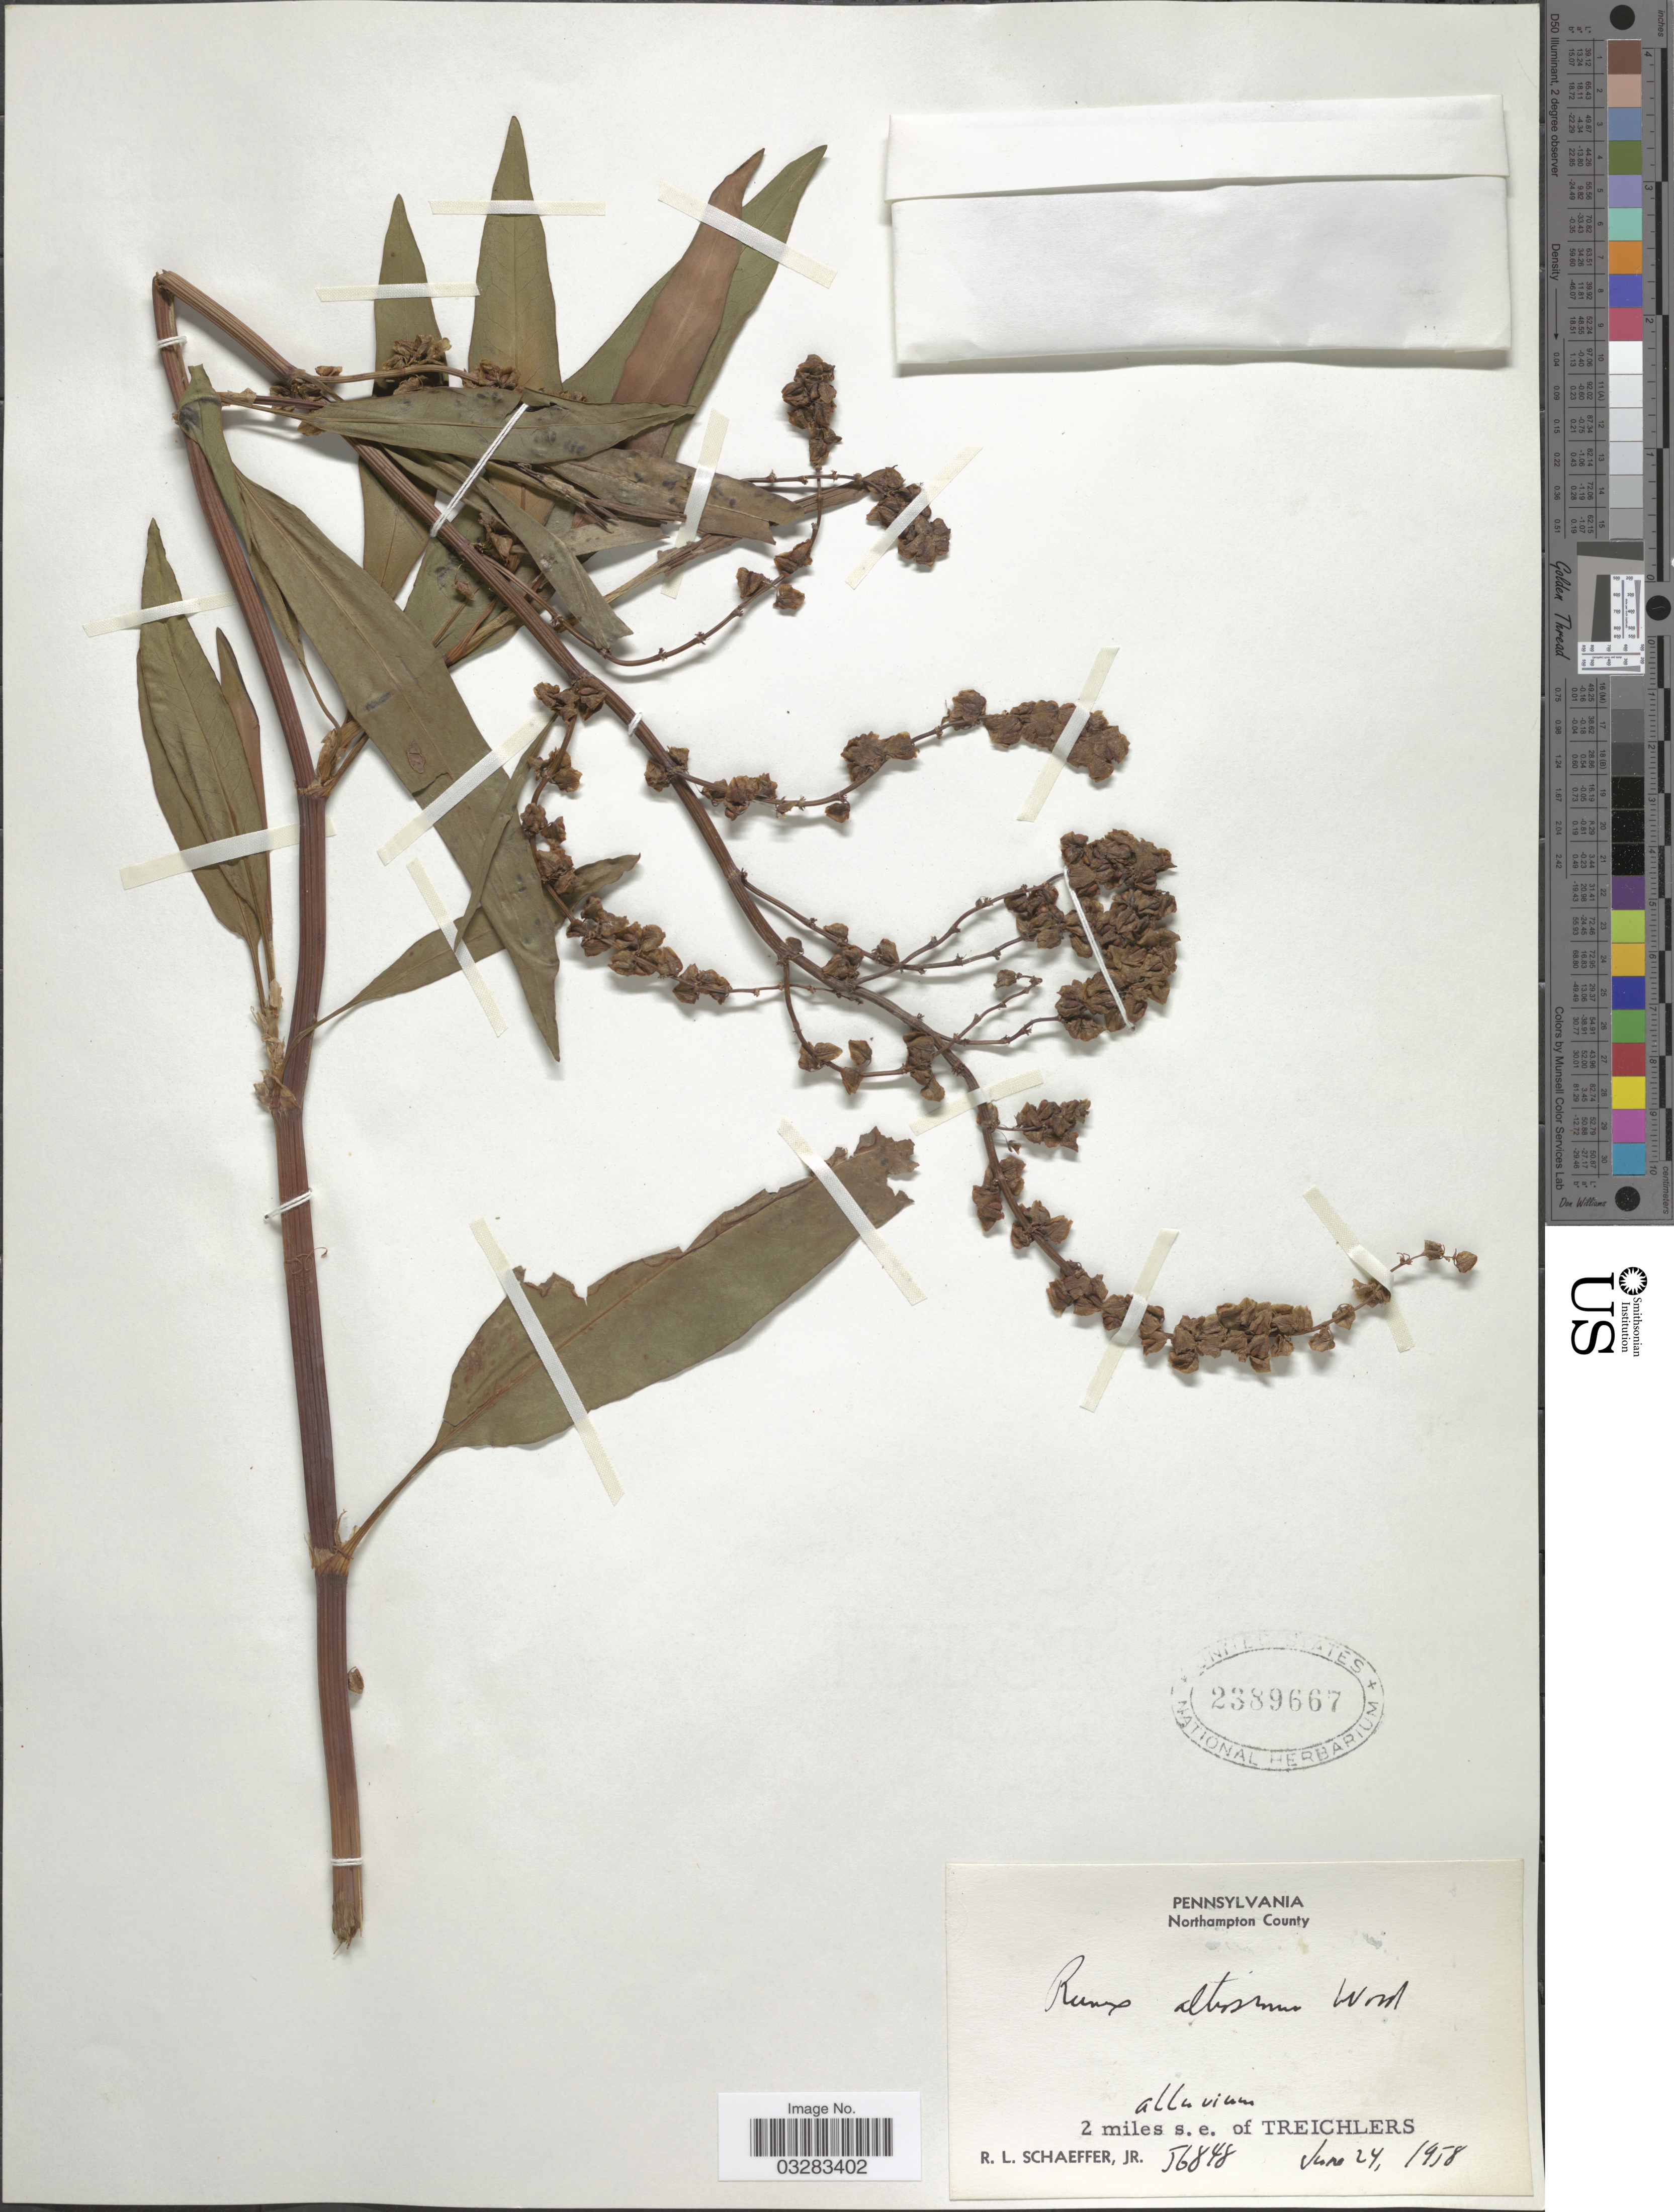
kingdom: Plantae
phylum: Tracheophyta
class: Magnoliopsida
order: Caryophyllales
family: Polygonaceae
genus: Rumex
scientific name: Rumex altissimus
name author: Alph. Wood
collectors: R. L. Schaeffer Jr.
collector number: J6848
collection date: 1958-06-24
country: United States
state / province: Pennsylvania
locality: Northampton County. Alluvium. 2 miles s.e. of Treichlers.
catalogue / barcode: US 2389667